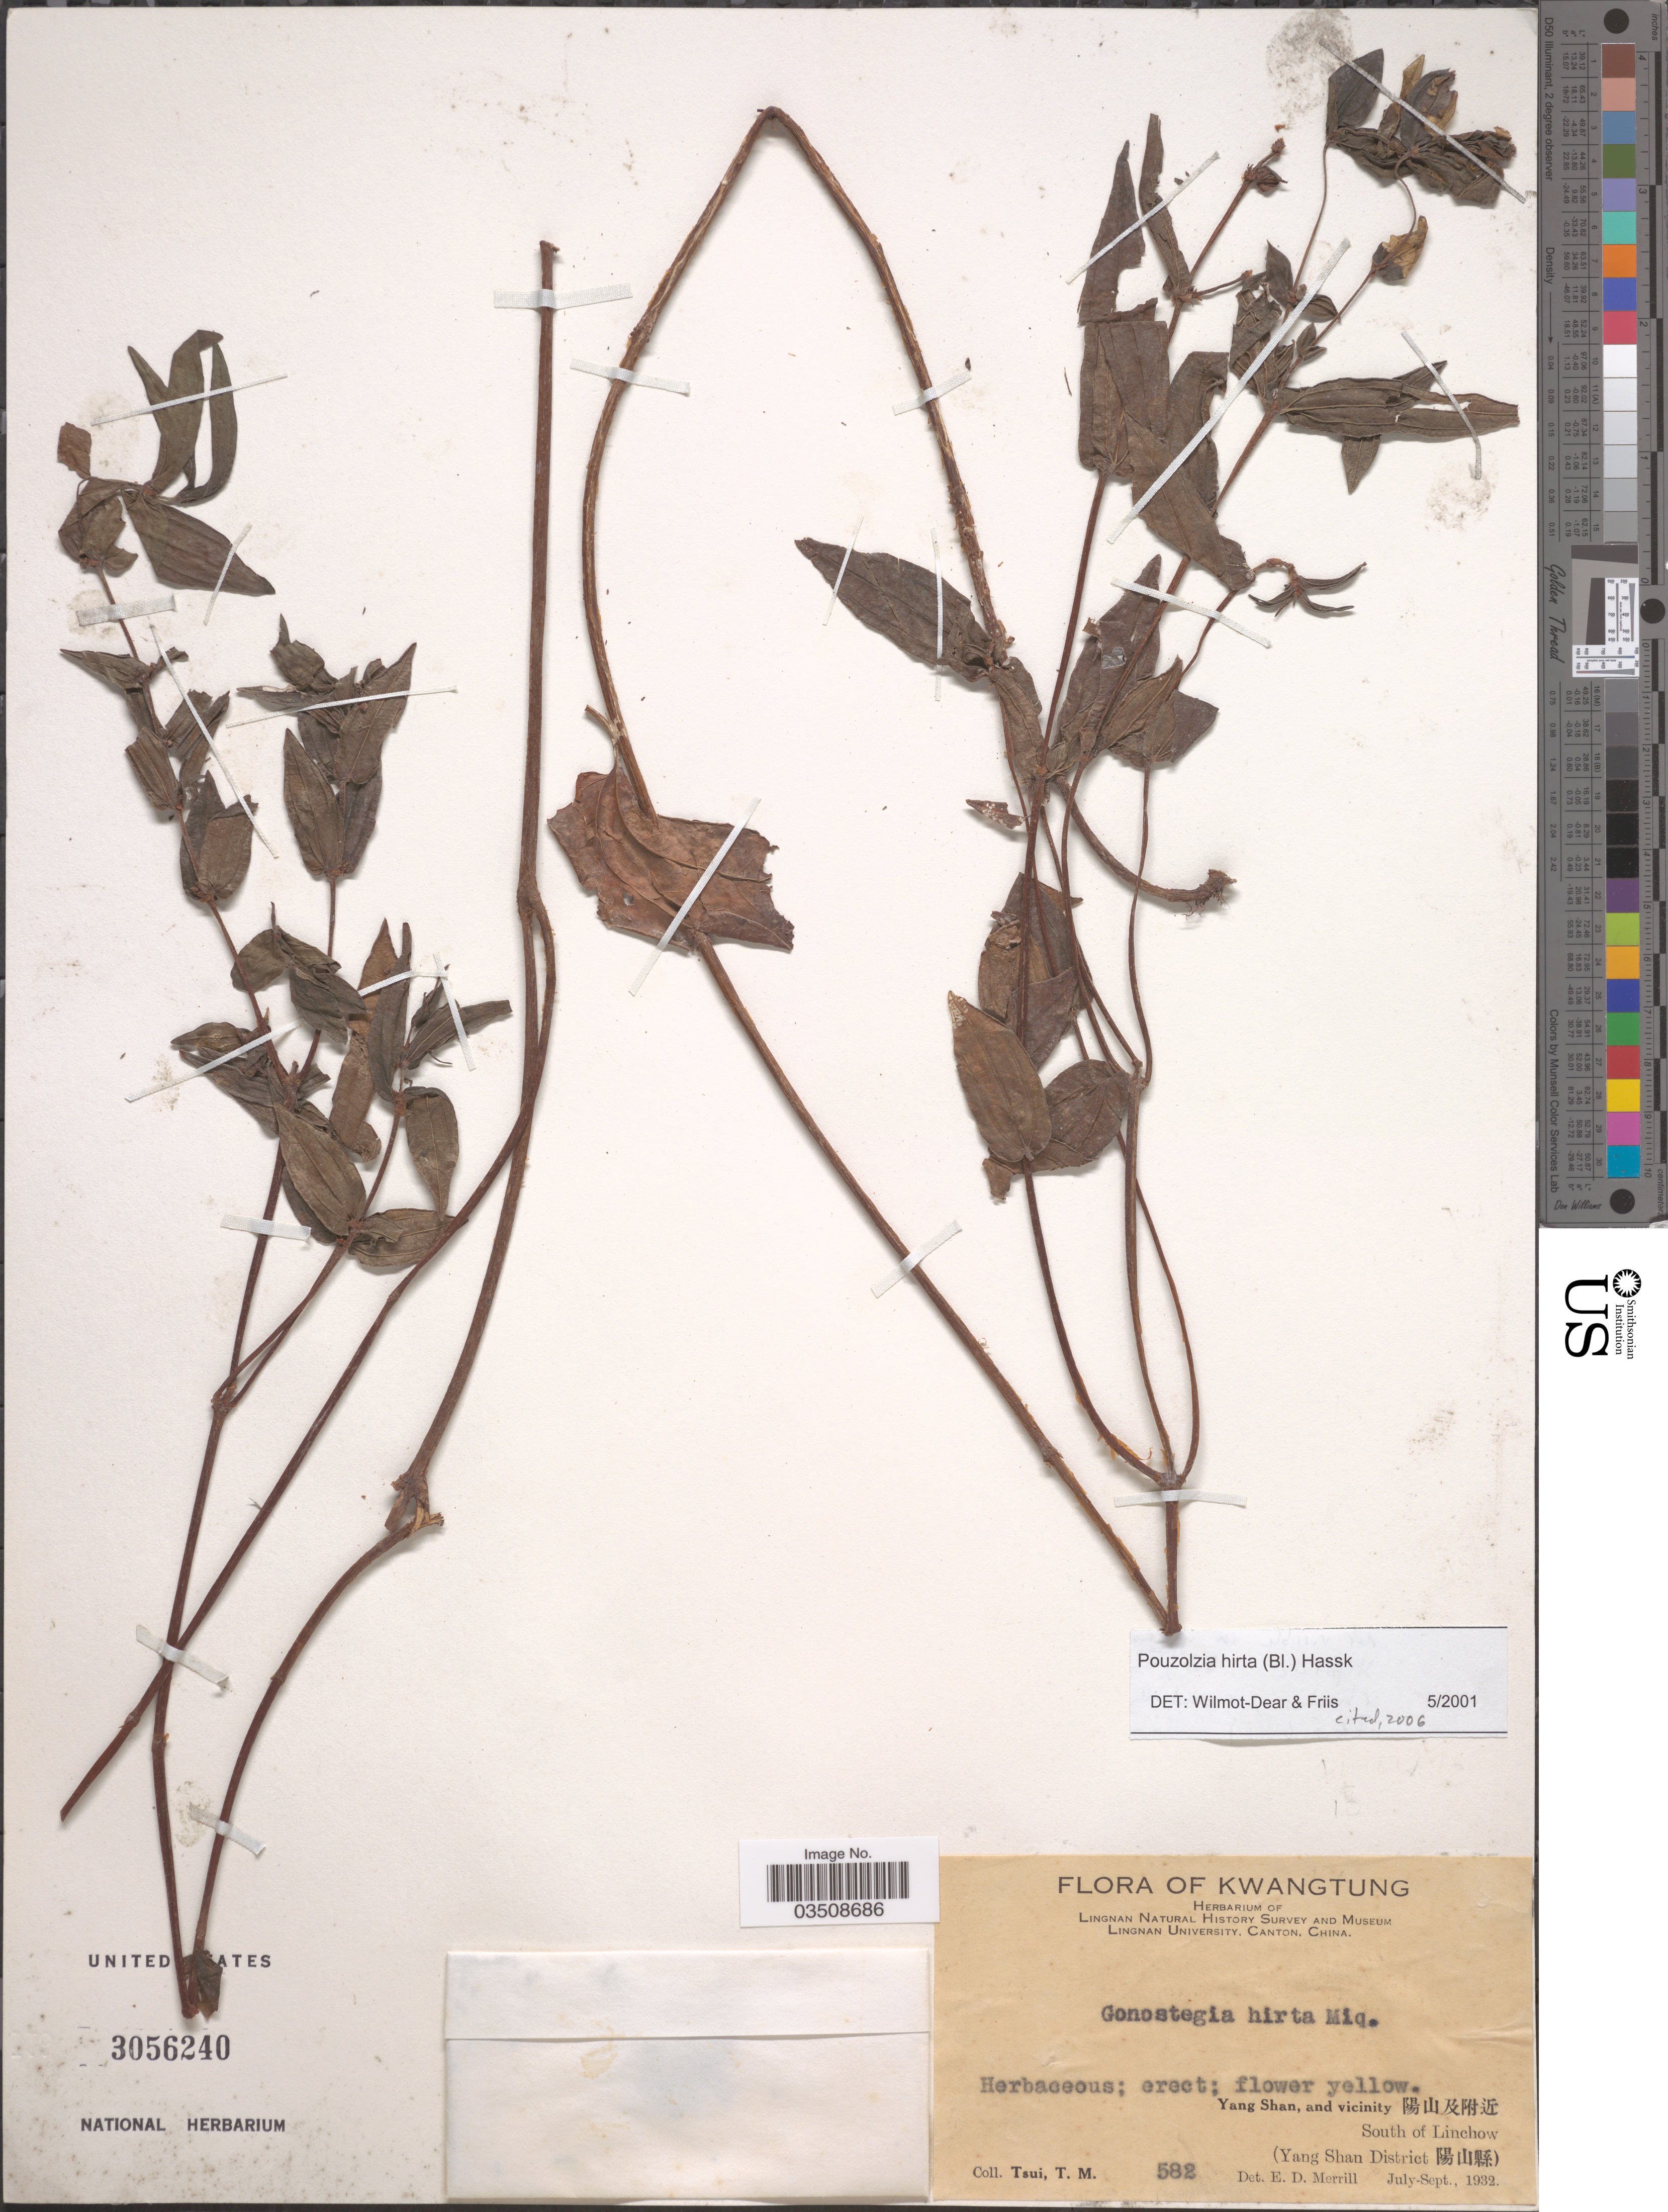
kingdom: Plantae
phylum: Tracheophyta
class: Magnoliopsida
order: Rosales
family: Urticaceae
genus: Gonostegia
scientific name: Gonostegia triandra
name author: (Blume) Miq.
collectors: T. Tsui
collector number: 582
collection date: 1932-07/1932-09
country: China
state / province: Guangdong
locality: Kwangtung. Yang Shan, and vicinity X. South of Linchow. (Yang Shan District X).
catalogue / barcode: US 3056240